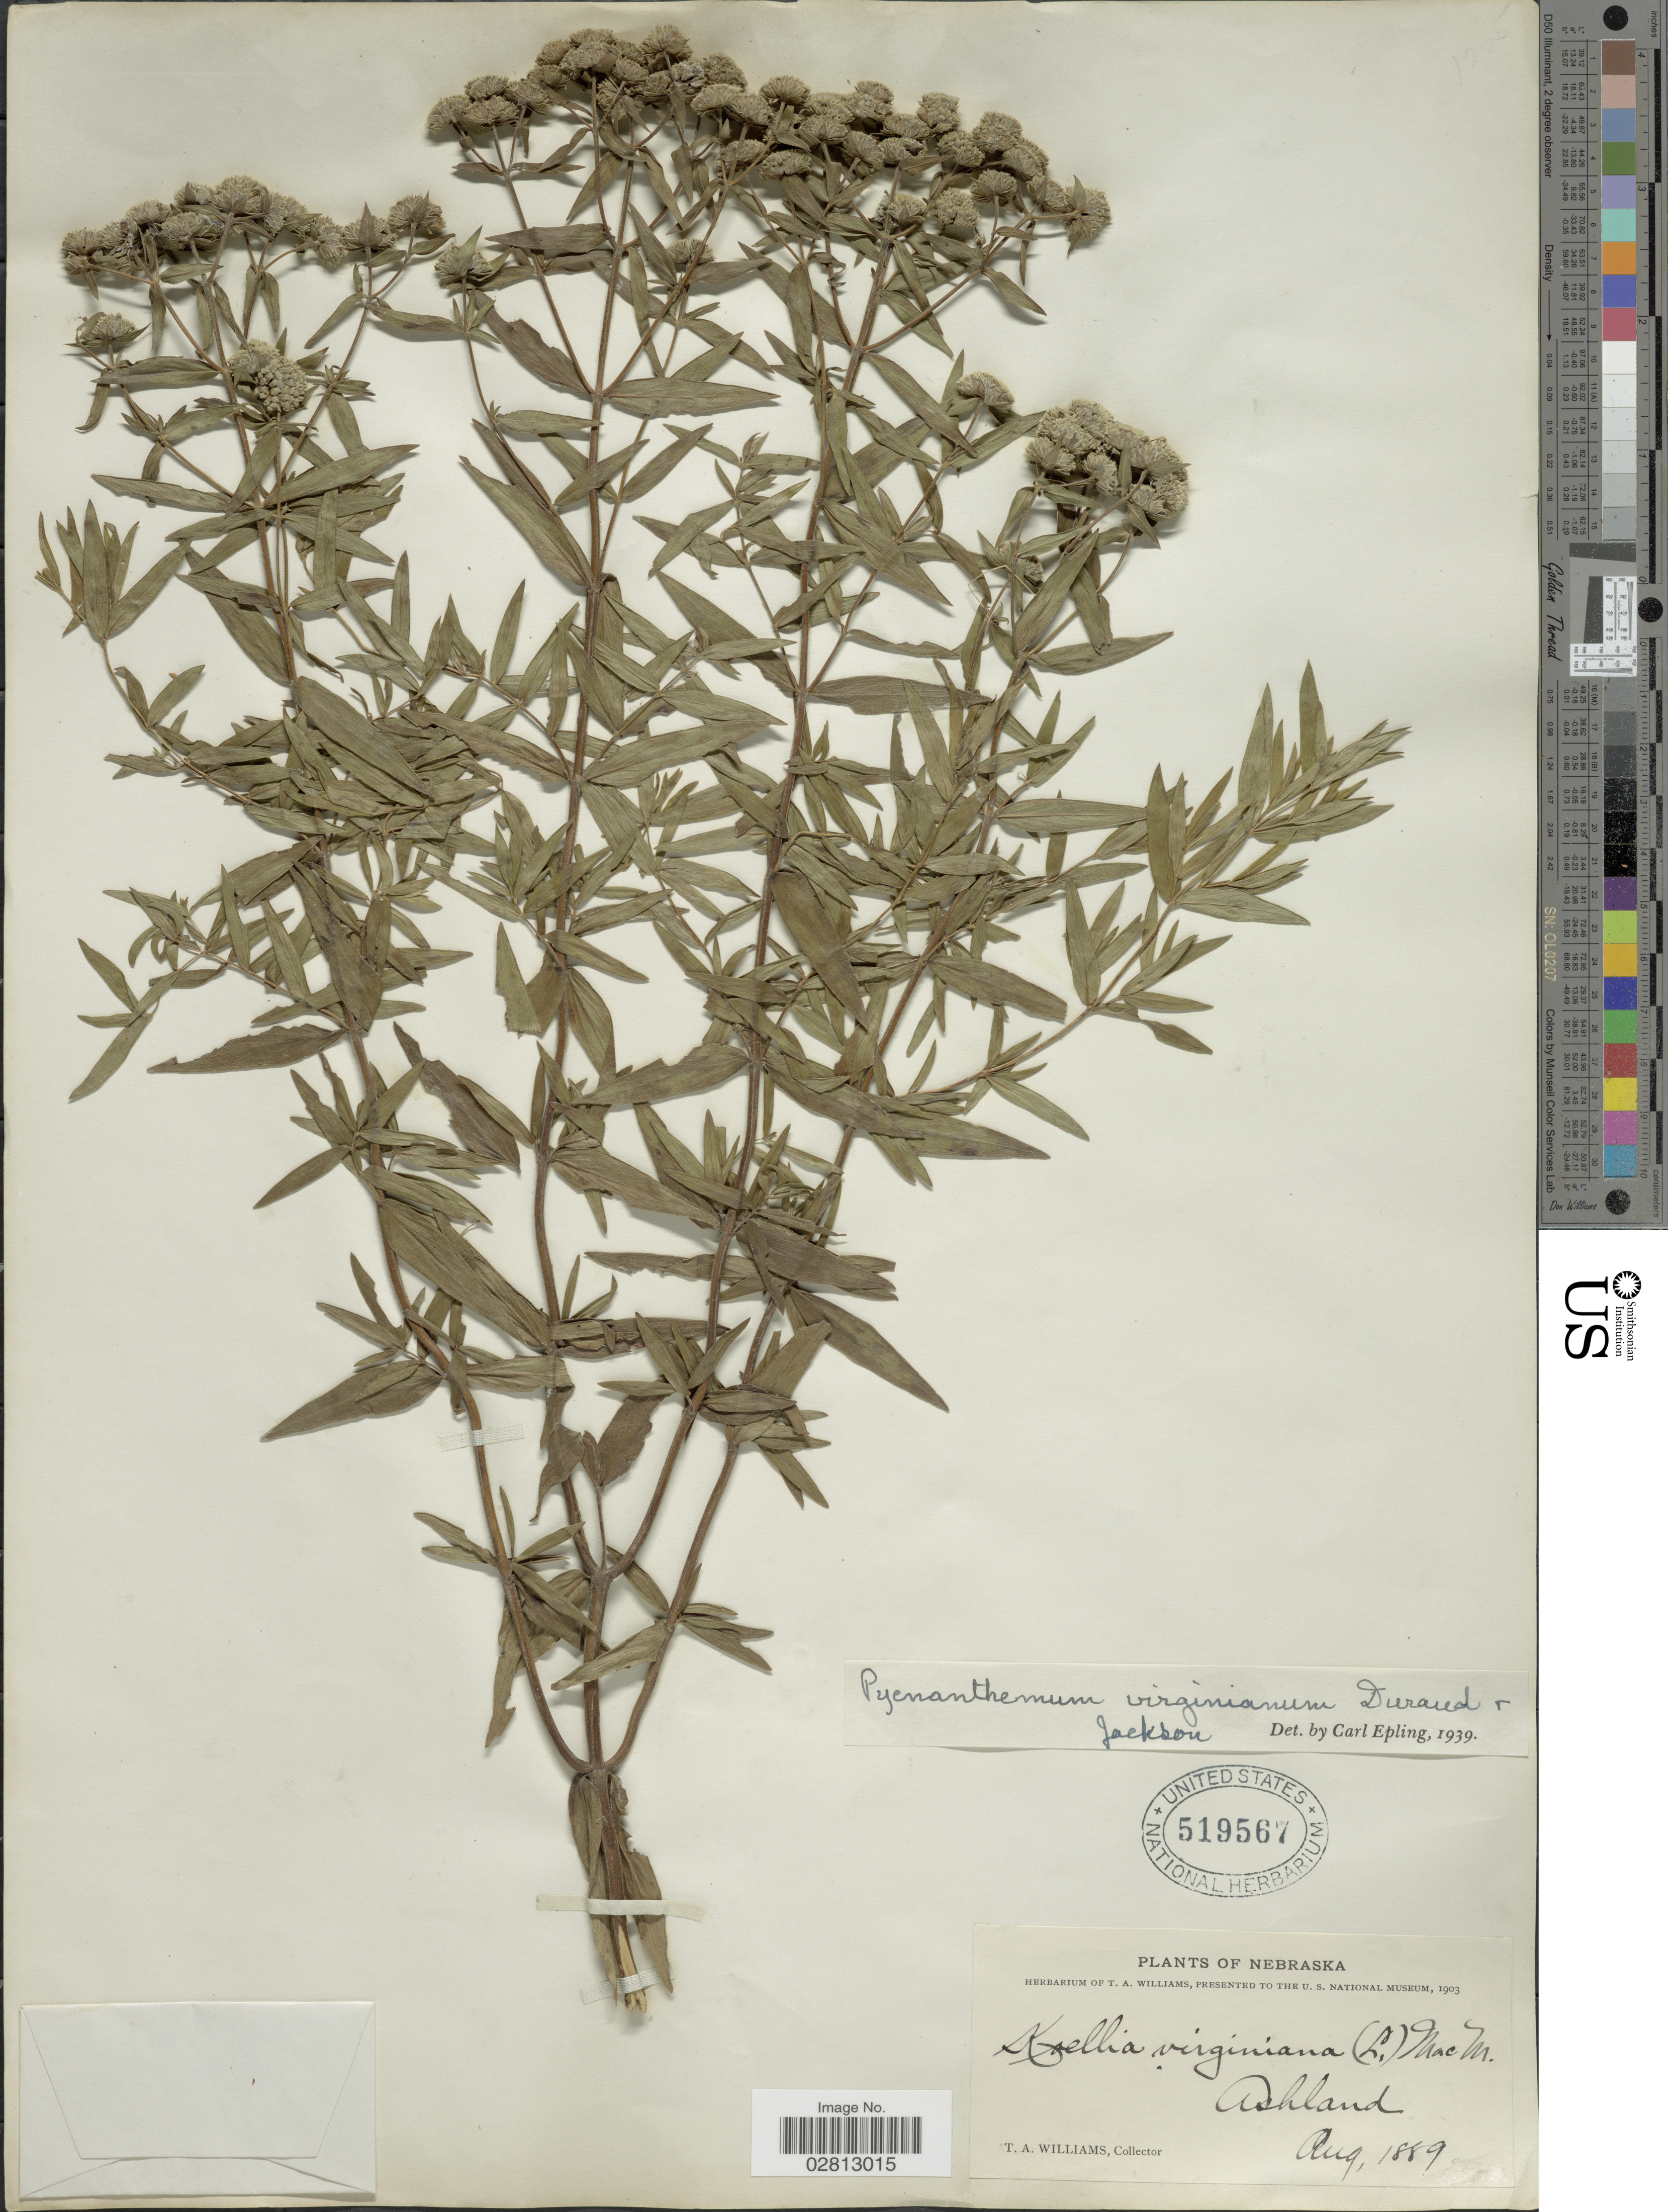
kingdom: Plantae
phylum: Tracheophyta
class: Magnoliopsida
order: Lamiales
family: Lamiaceae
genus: Pycnanthemum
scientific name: Pycnanthemum virginianum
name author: (L.) Durand & B.D. Jacks. ex B.L. Rob. & Fernald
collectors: T. A. Williams (herbarium)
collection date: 1889-08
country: United States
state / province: Nebraska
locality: Ashland.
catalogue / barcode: US 519567